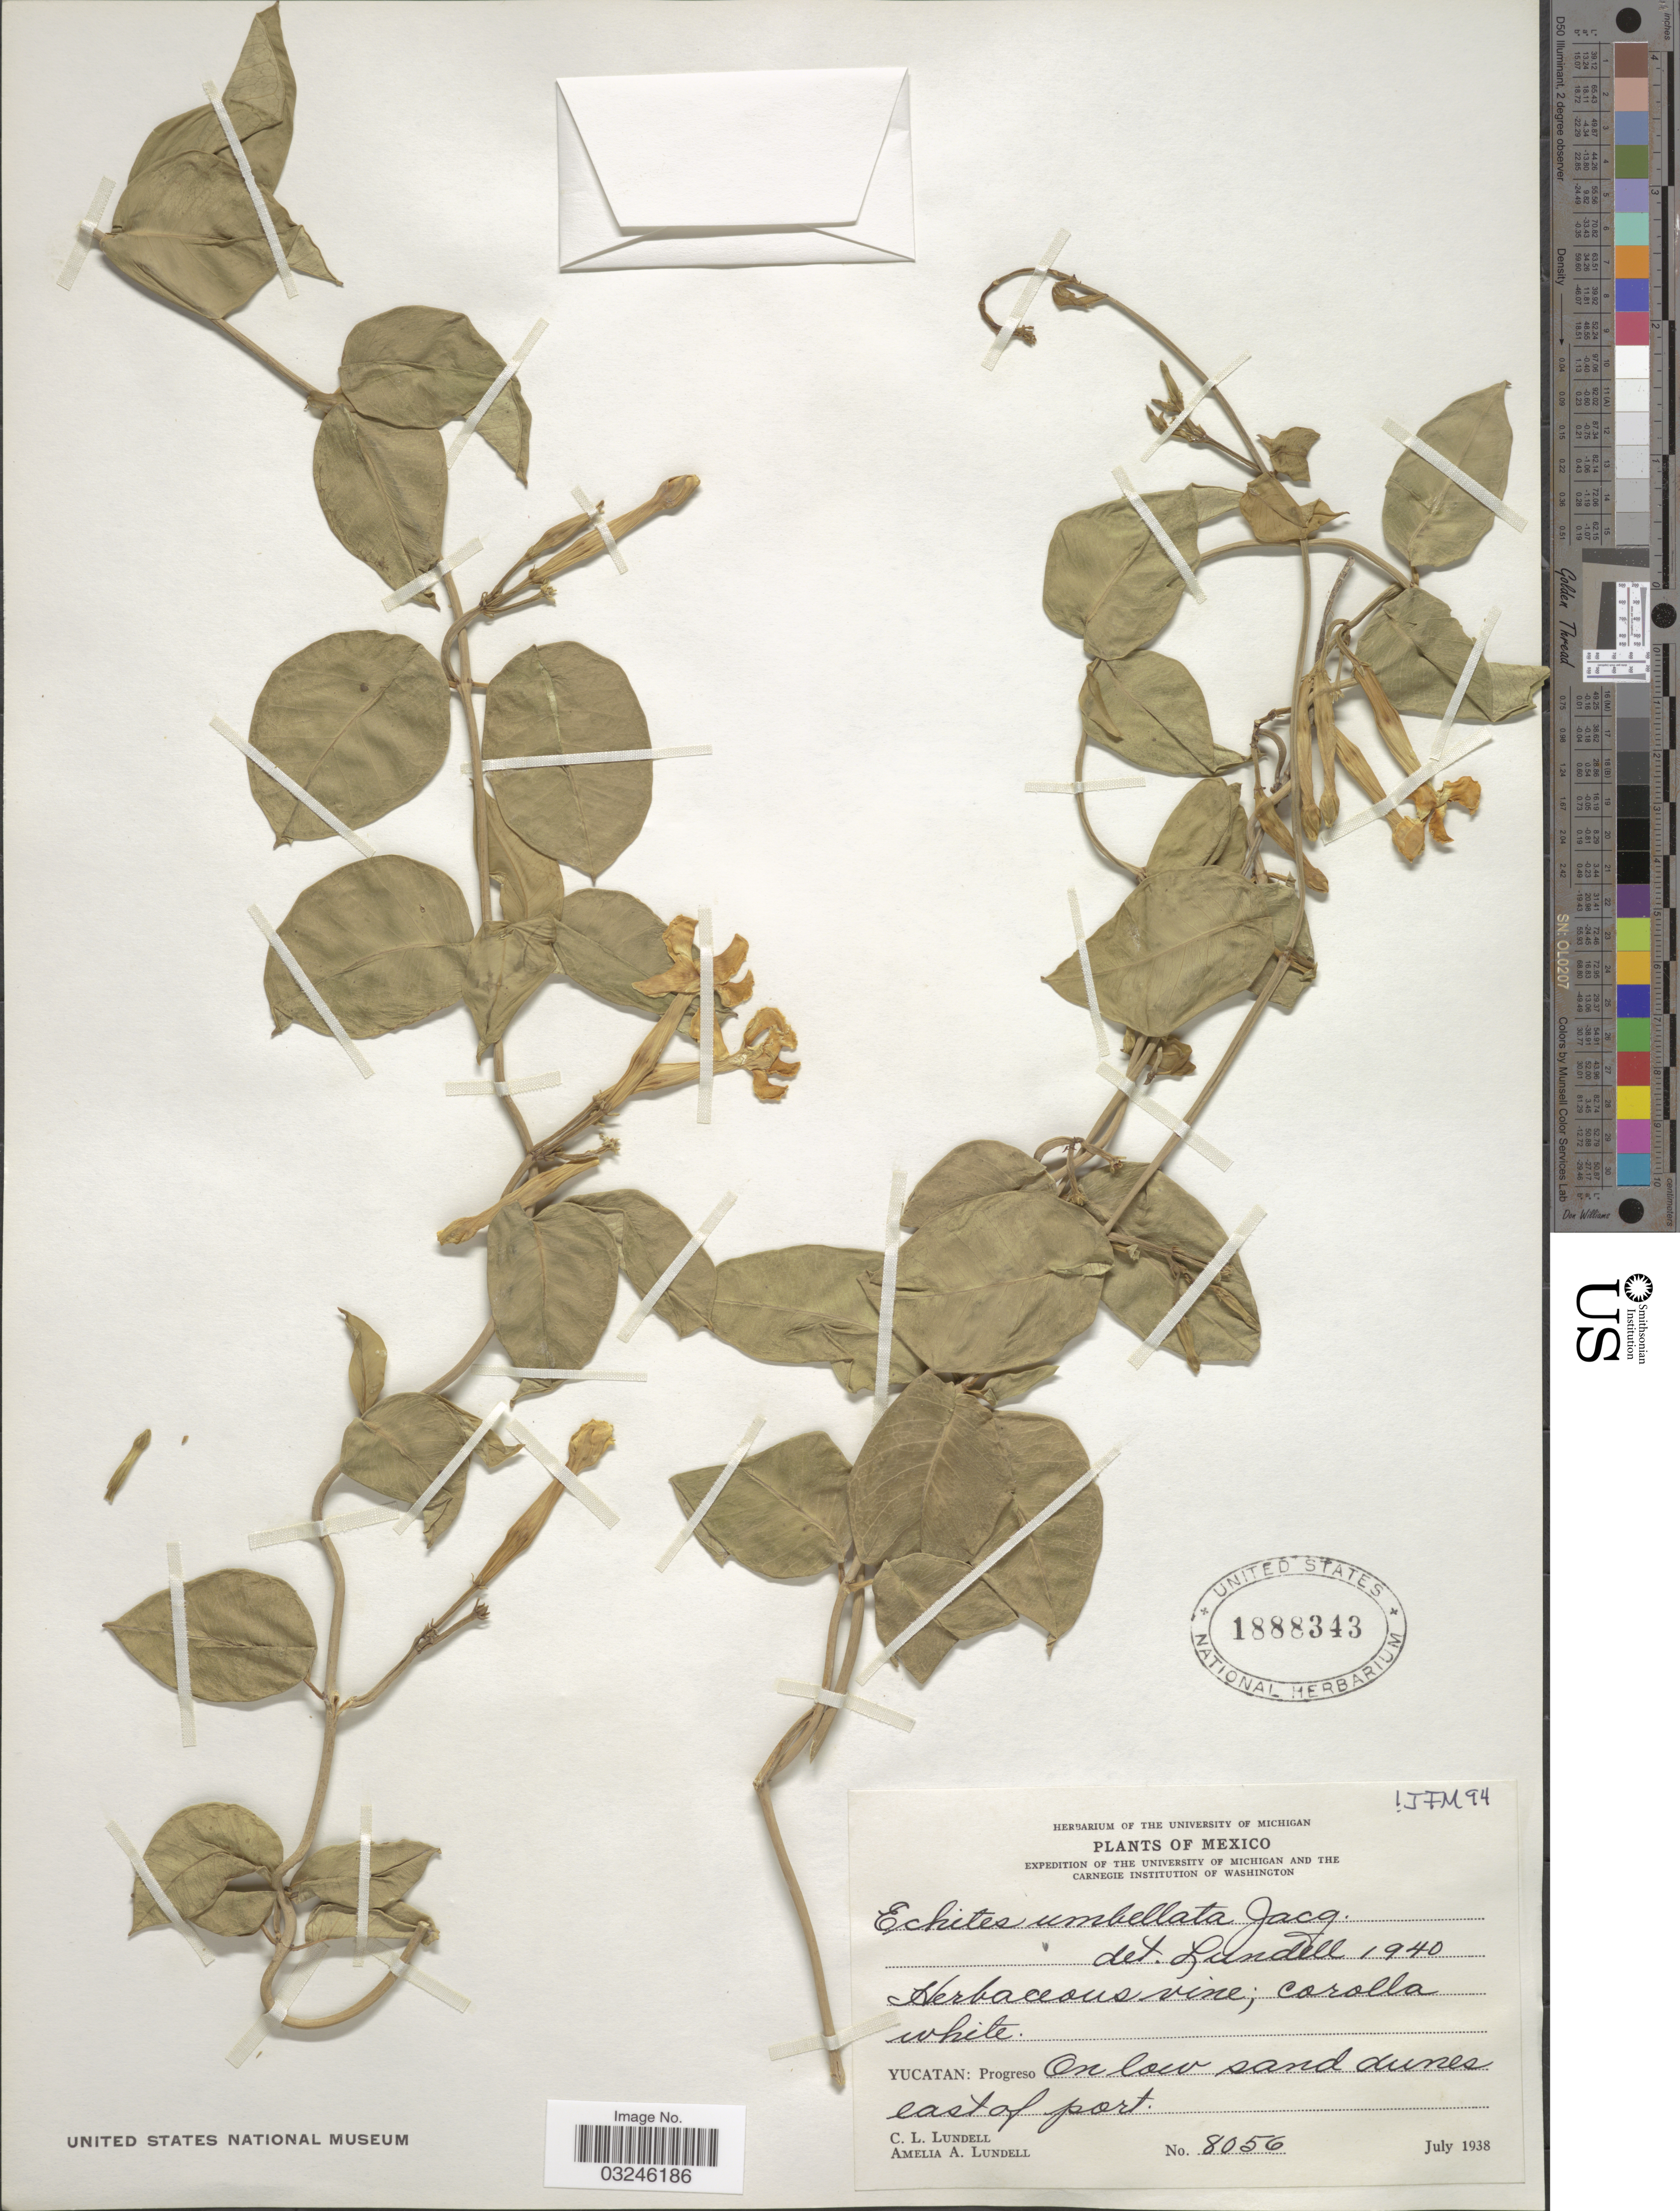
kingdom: Plantae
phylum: Tracheophyta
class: Magnoliopsida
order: Gentianales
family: Apocynaceae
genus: Echites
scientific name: Echites umbellatus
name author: Jacq.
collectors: C. L. Lundell & A. A. Lundell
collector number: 8056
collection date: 1938-07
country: Mexico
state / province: Yucatán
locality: Progreso. East of port.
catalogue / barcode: US 1888343